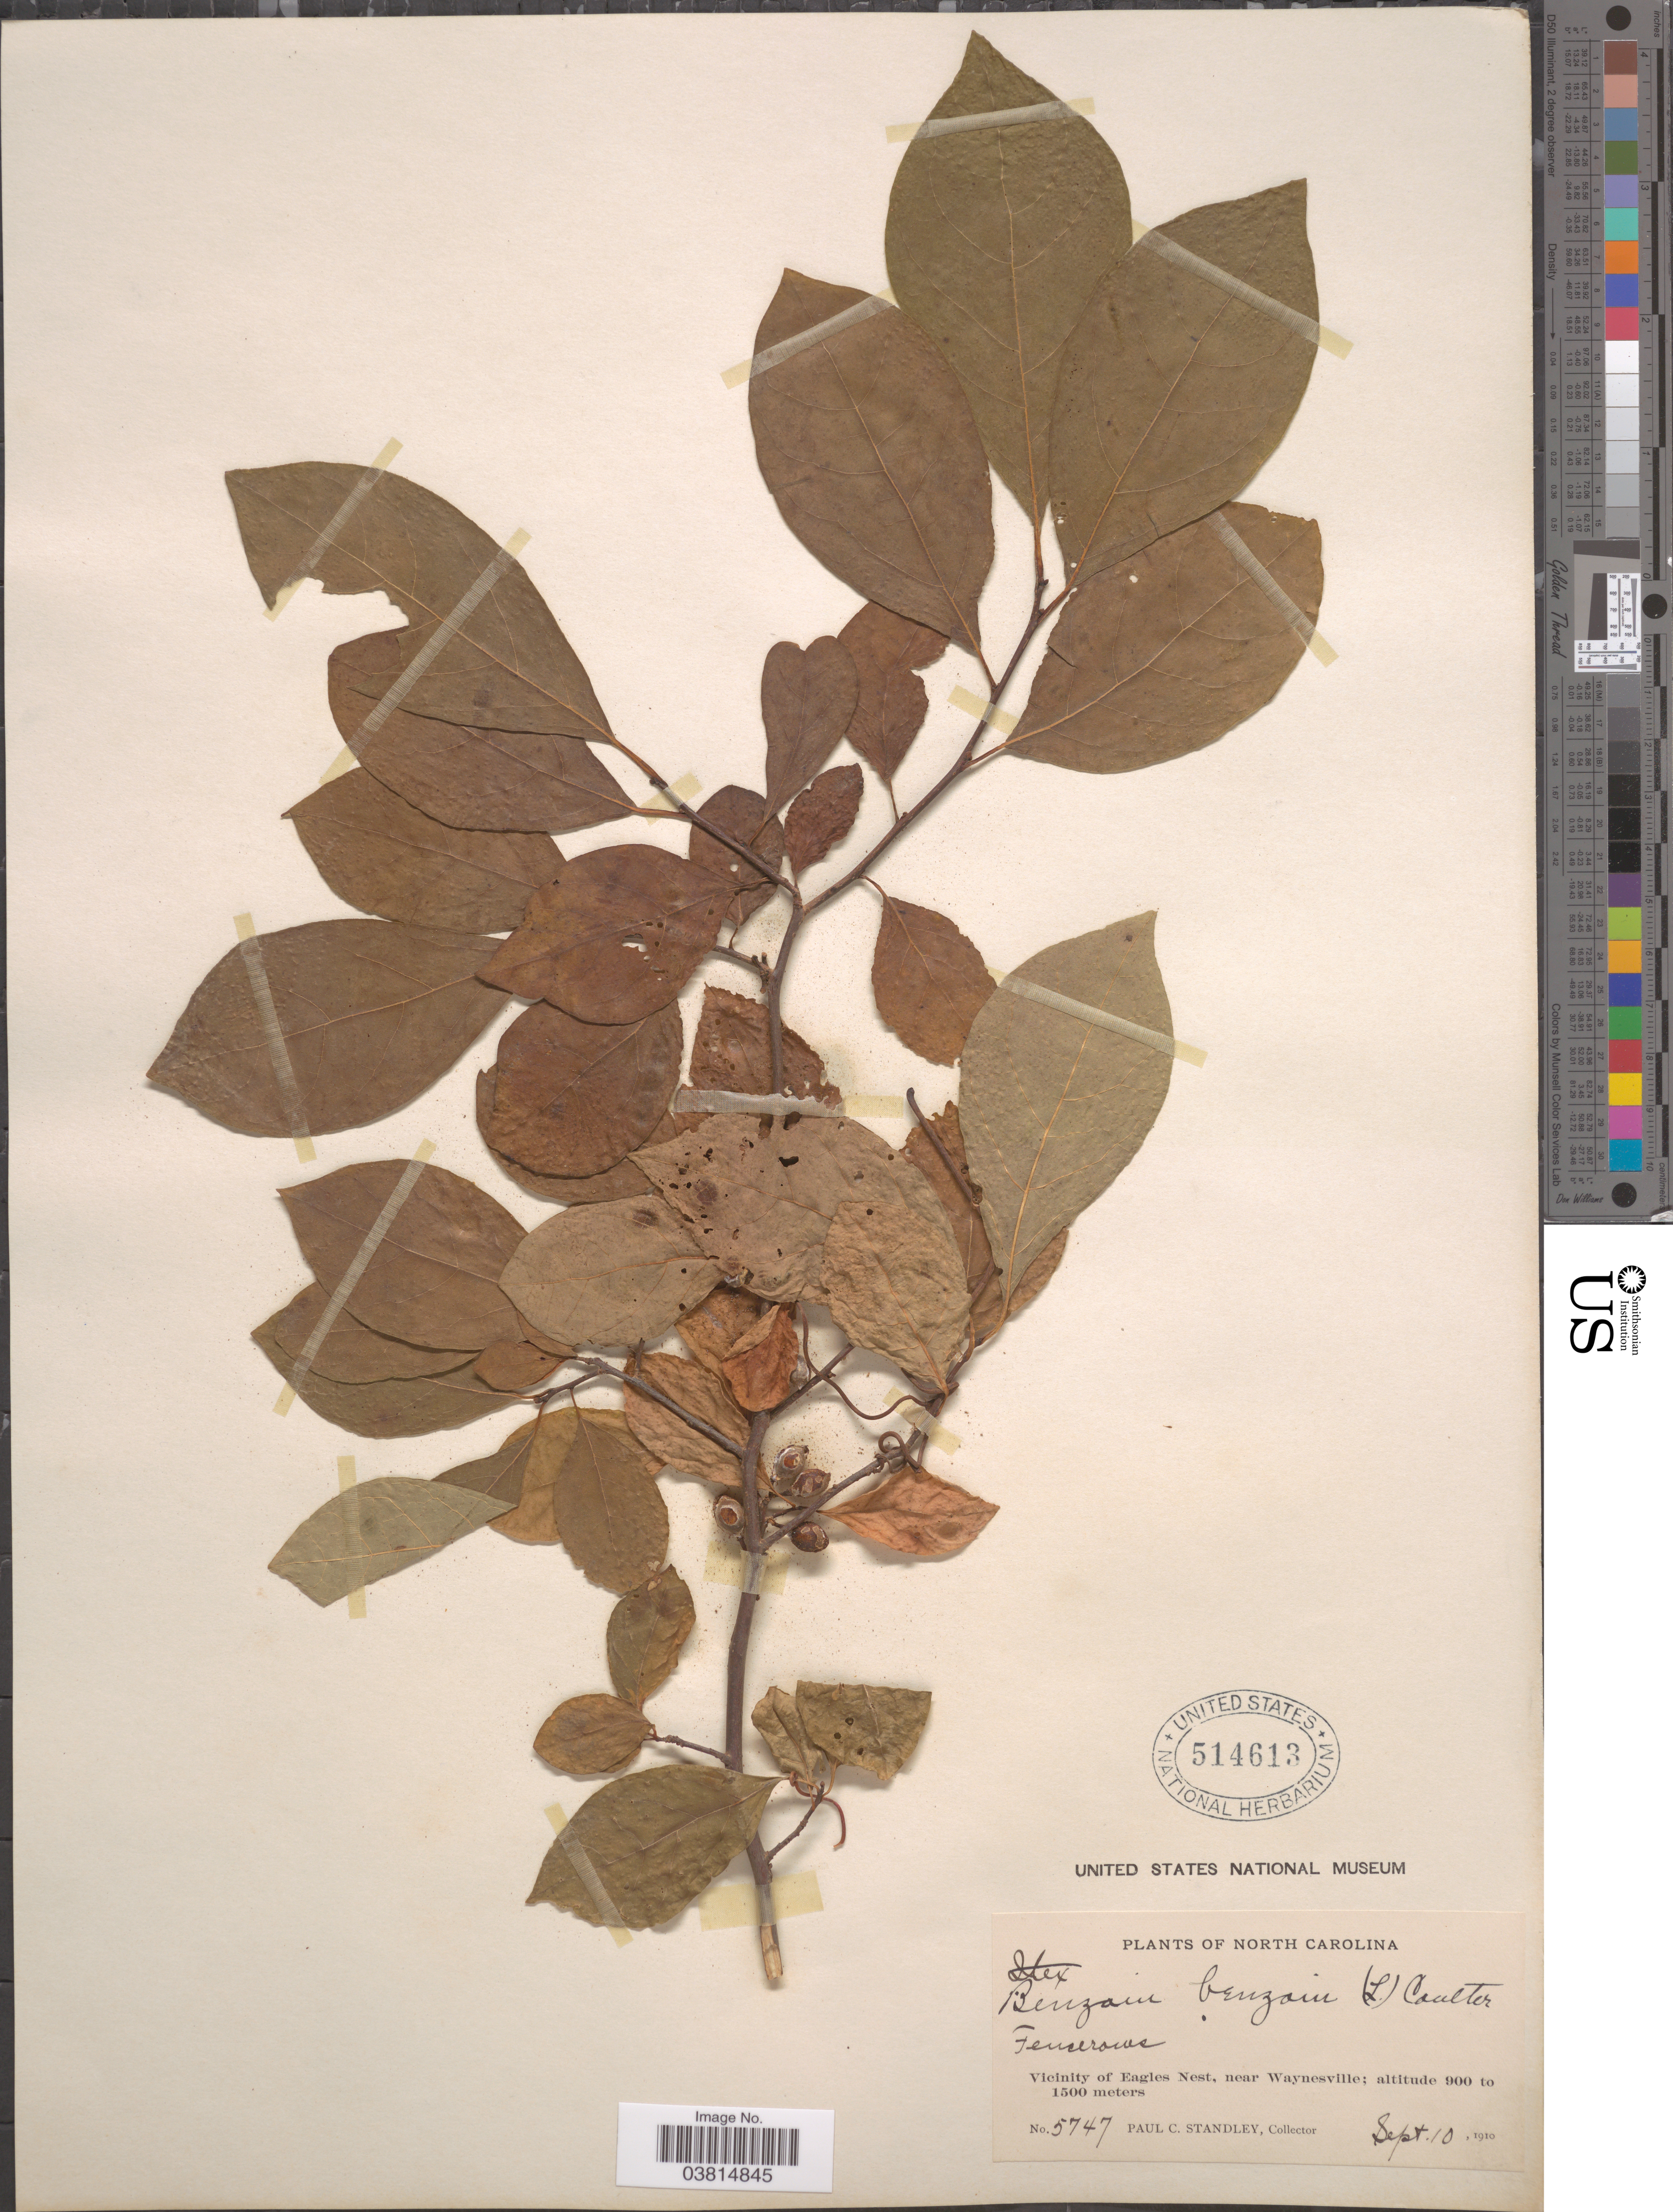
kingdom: Plantae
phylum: Tracheophyta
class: Magnoliopsida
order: Laurales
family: Lauraceae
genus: Lindera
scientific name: Lindera benzoin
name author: (L.) Blume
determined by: Strong, Mark T., (BOT), Smithsonian Institution - National Museum of Natural History (UNITED STATES)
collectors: P. C. Standley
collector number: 5747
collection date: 1910-09-10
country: United States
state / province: North Carolina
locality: Vicinity of Eagles Nest, near Waynesville.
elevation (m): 900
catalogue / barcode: US 514613